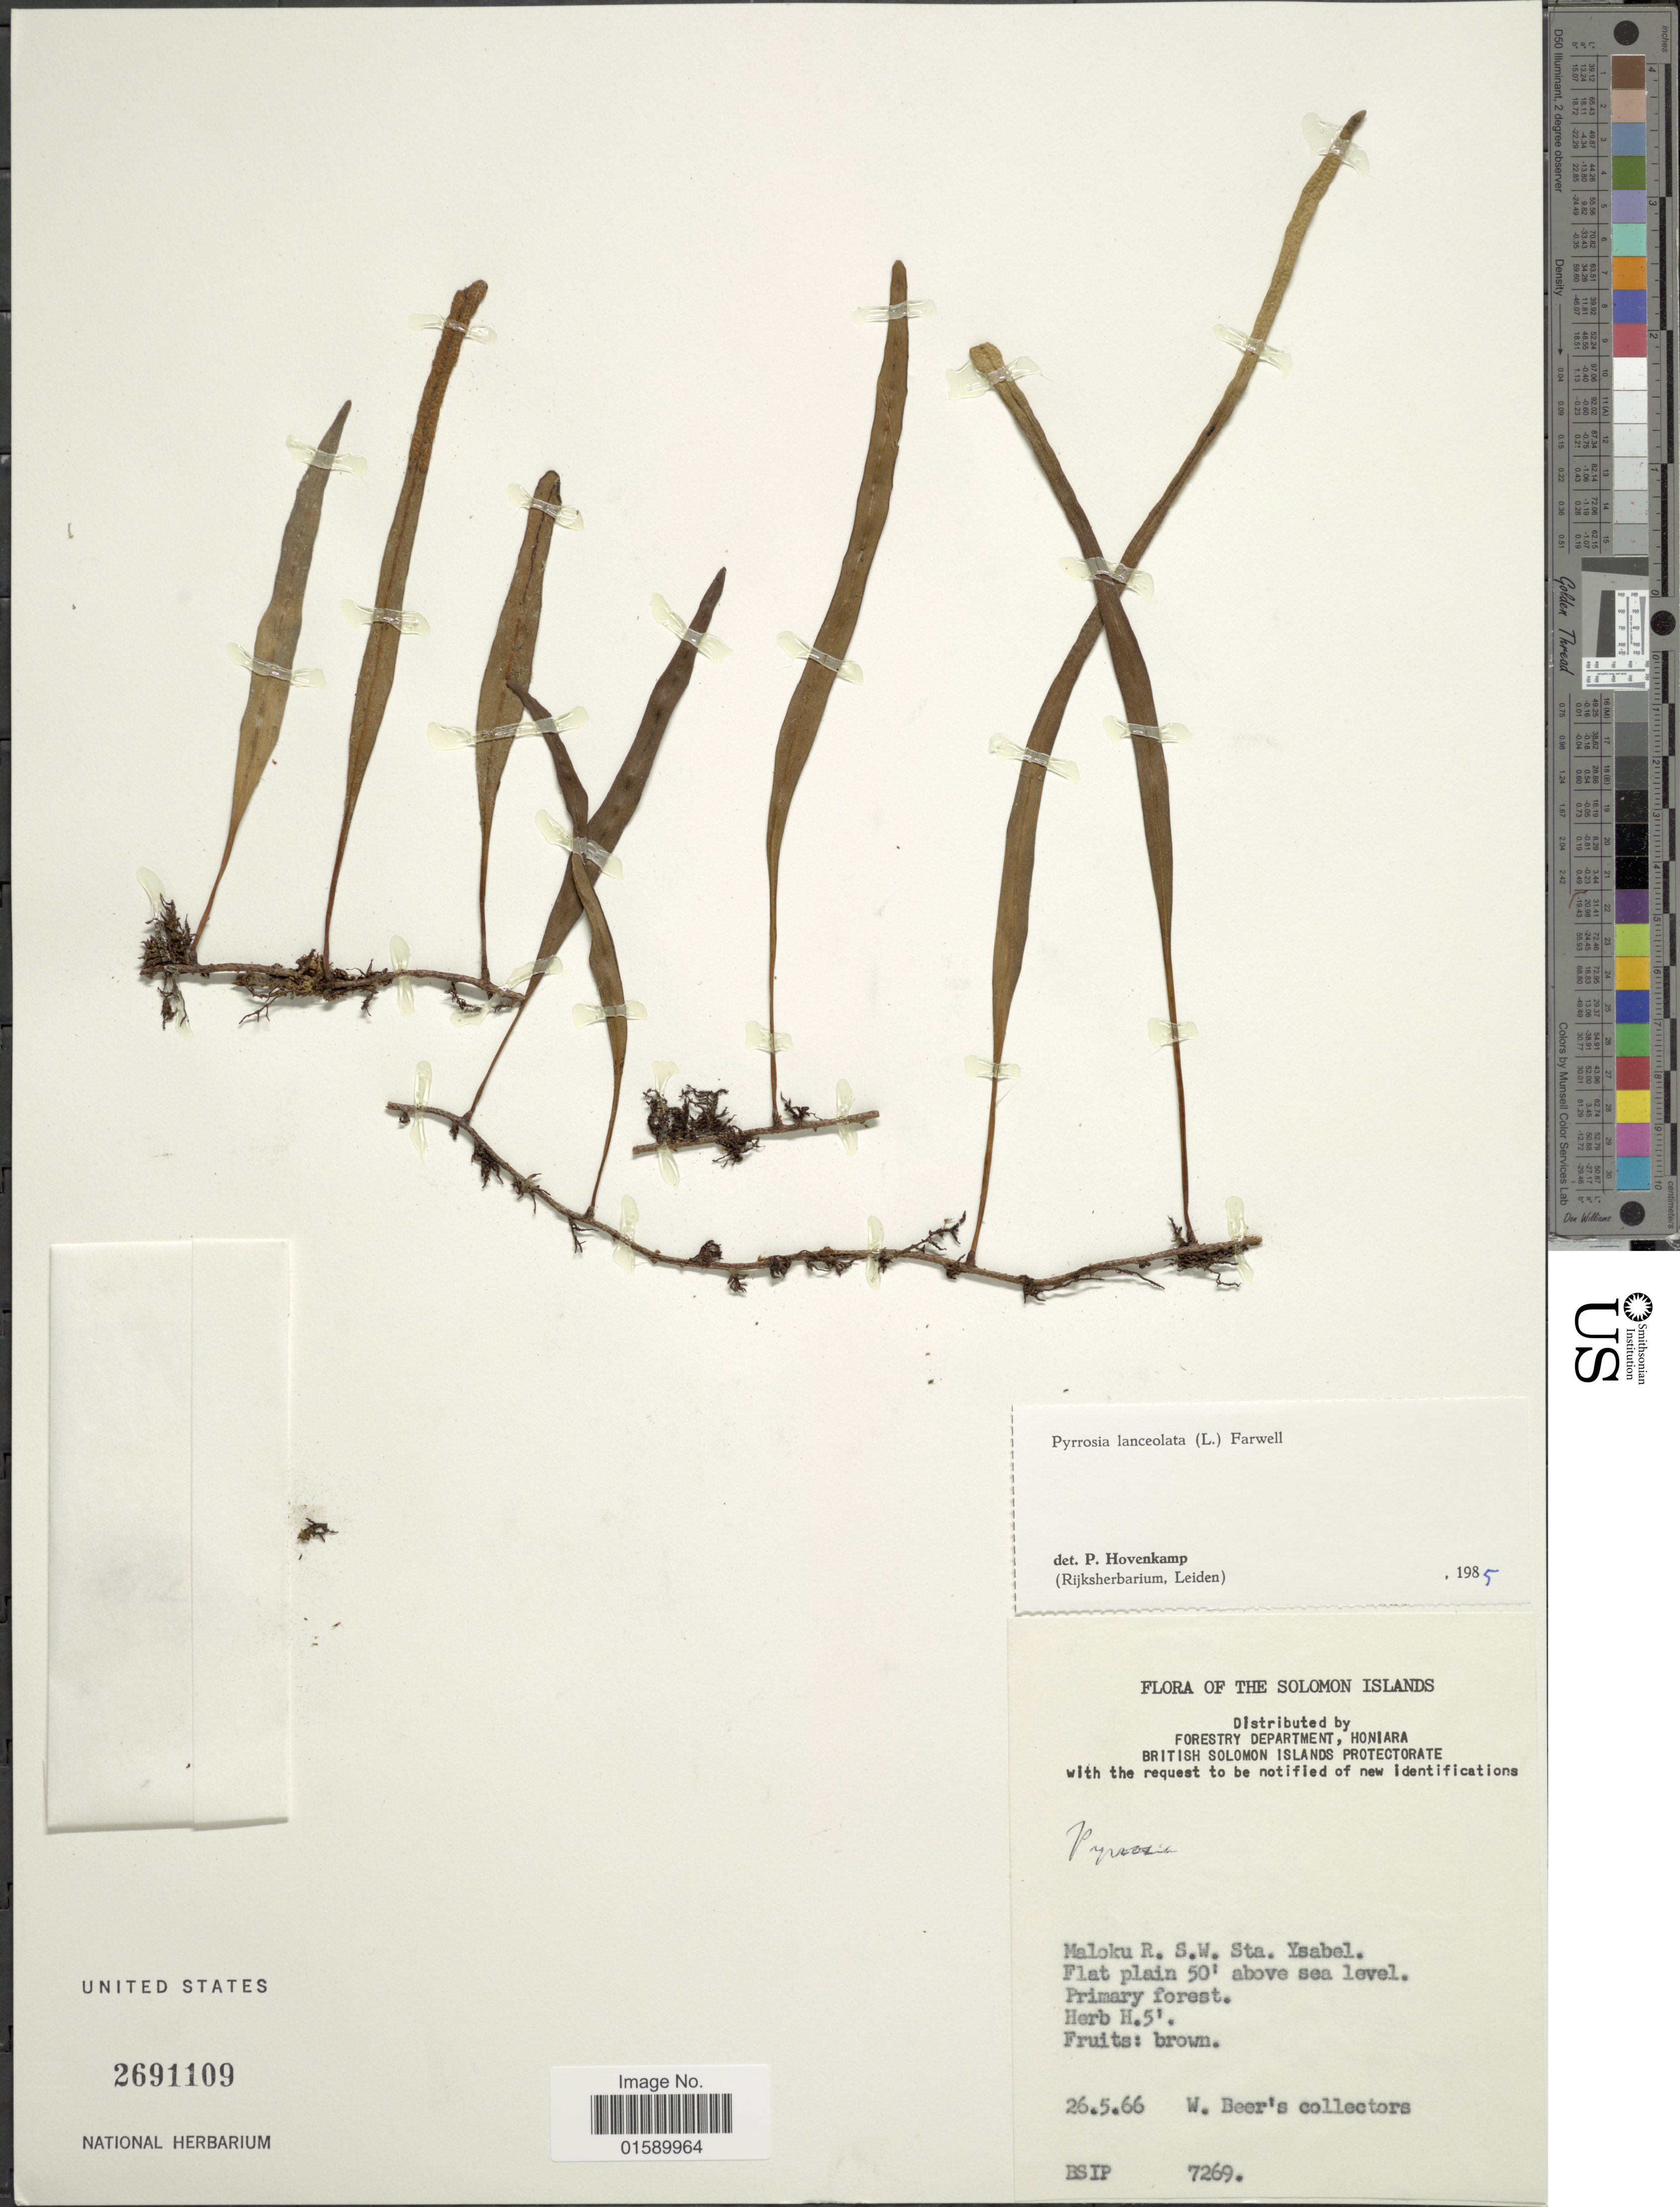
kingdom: Plantae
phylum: Tracheophyta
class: Polypodiopsida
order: Polypodiales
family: Polypodiaceae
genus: Pyrrosia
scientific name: Pyrrosia lanceolata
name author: (L.) Farw.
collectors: Beer's collectors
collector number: BSIP7269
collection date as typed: Transcribed d/m/y: 26/5/66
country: Solomon Islands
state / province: Solomon Islands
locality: Solomon Islands. Maloku R. S. W. Sta. Ysabel.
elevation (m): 15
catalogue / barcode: US 2691109